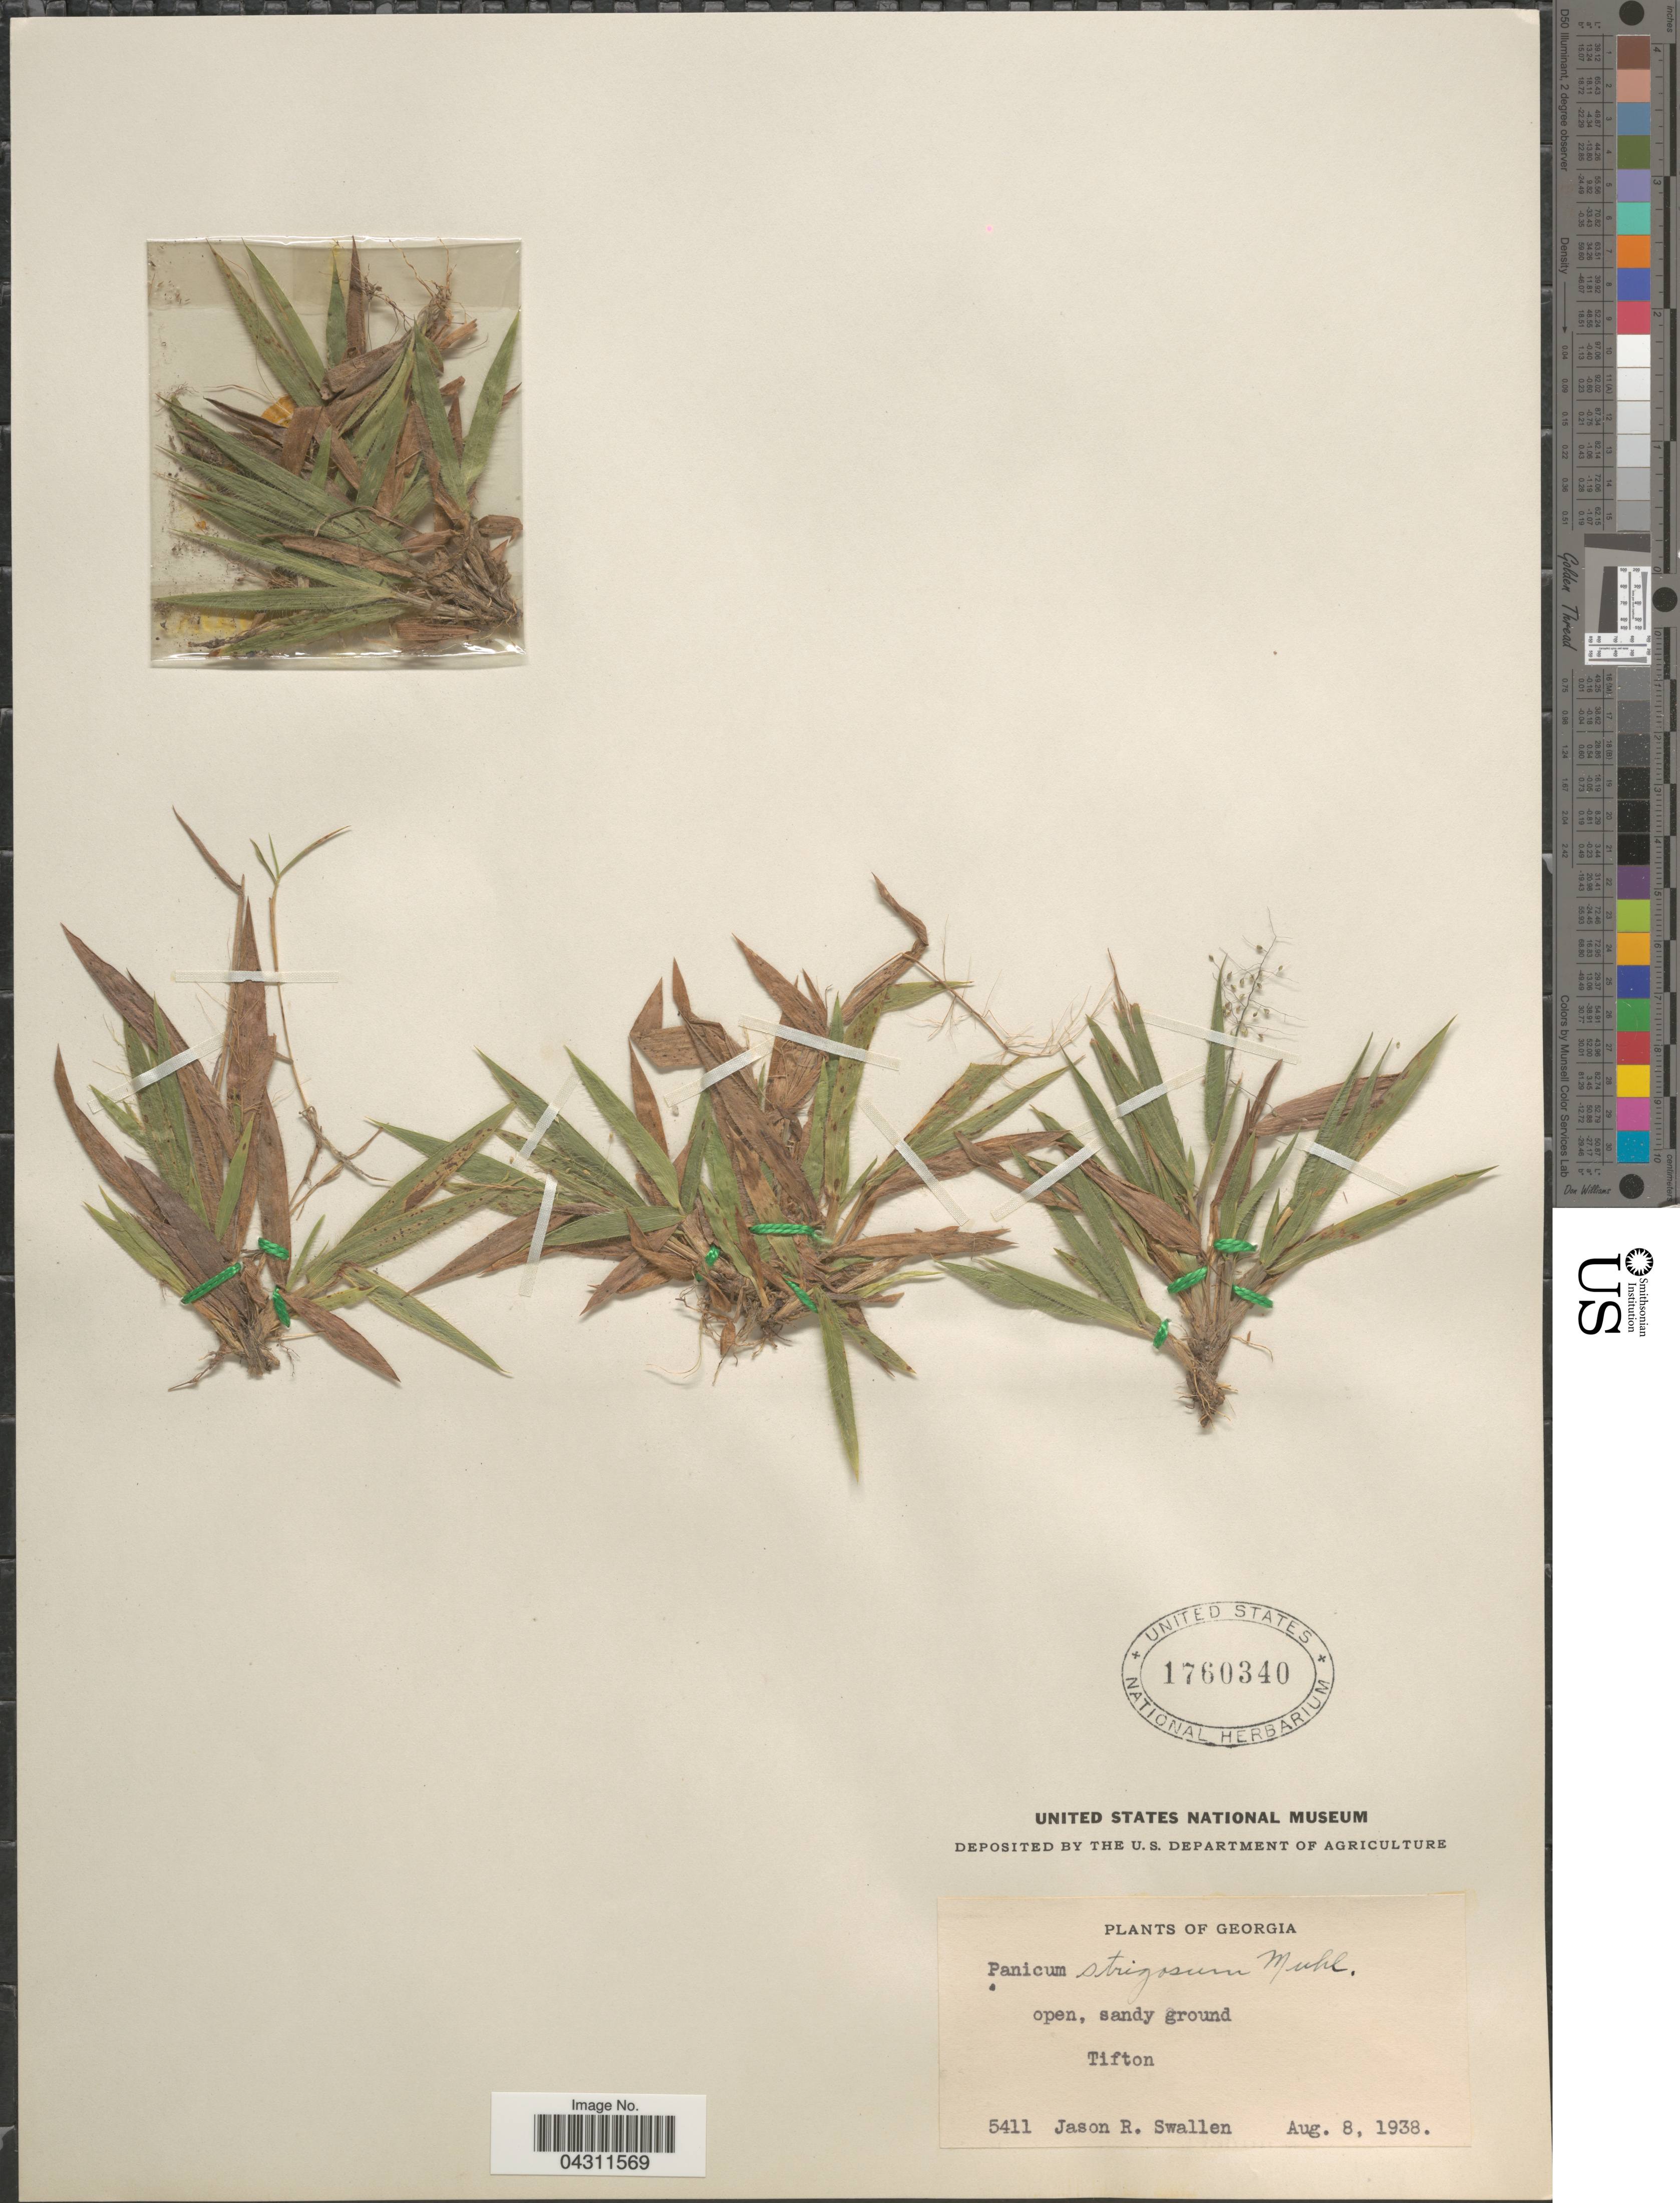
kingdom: Plantae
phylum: Tracheophyta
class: Liliopsida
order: Poales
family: Poaceae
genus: Dichanthelium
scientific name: Dichanthelium strigosum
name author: (Muhl. ex Elliott) Freckmann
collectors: J. R. Swallen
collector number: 5411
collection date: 1938-08-08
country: United States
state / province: Georgia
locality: Open, sandy ground. Tifton.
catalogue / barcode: US 1760340